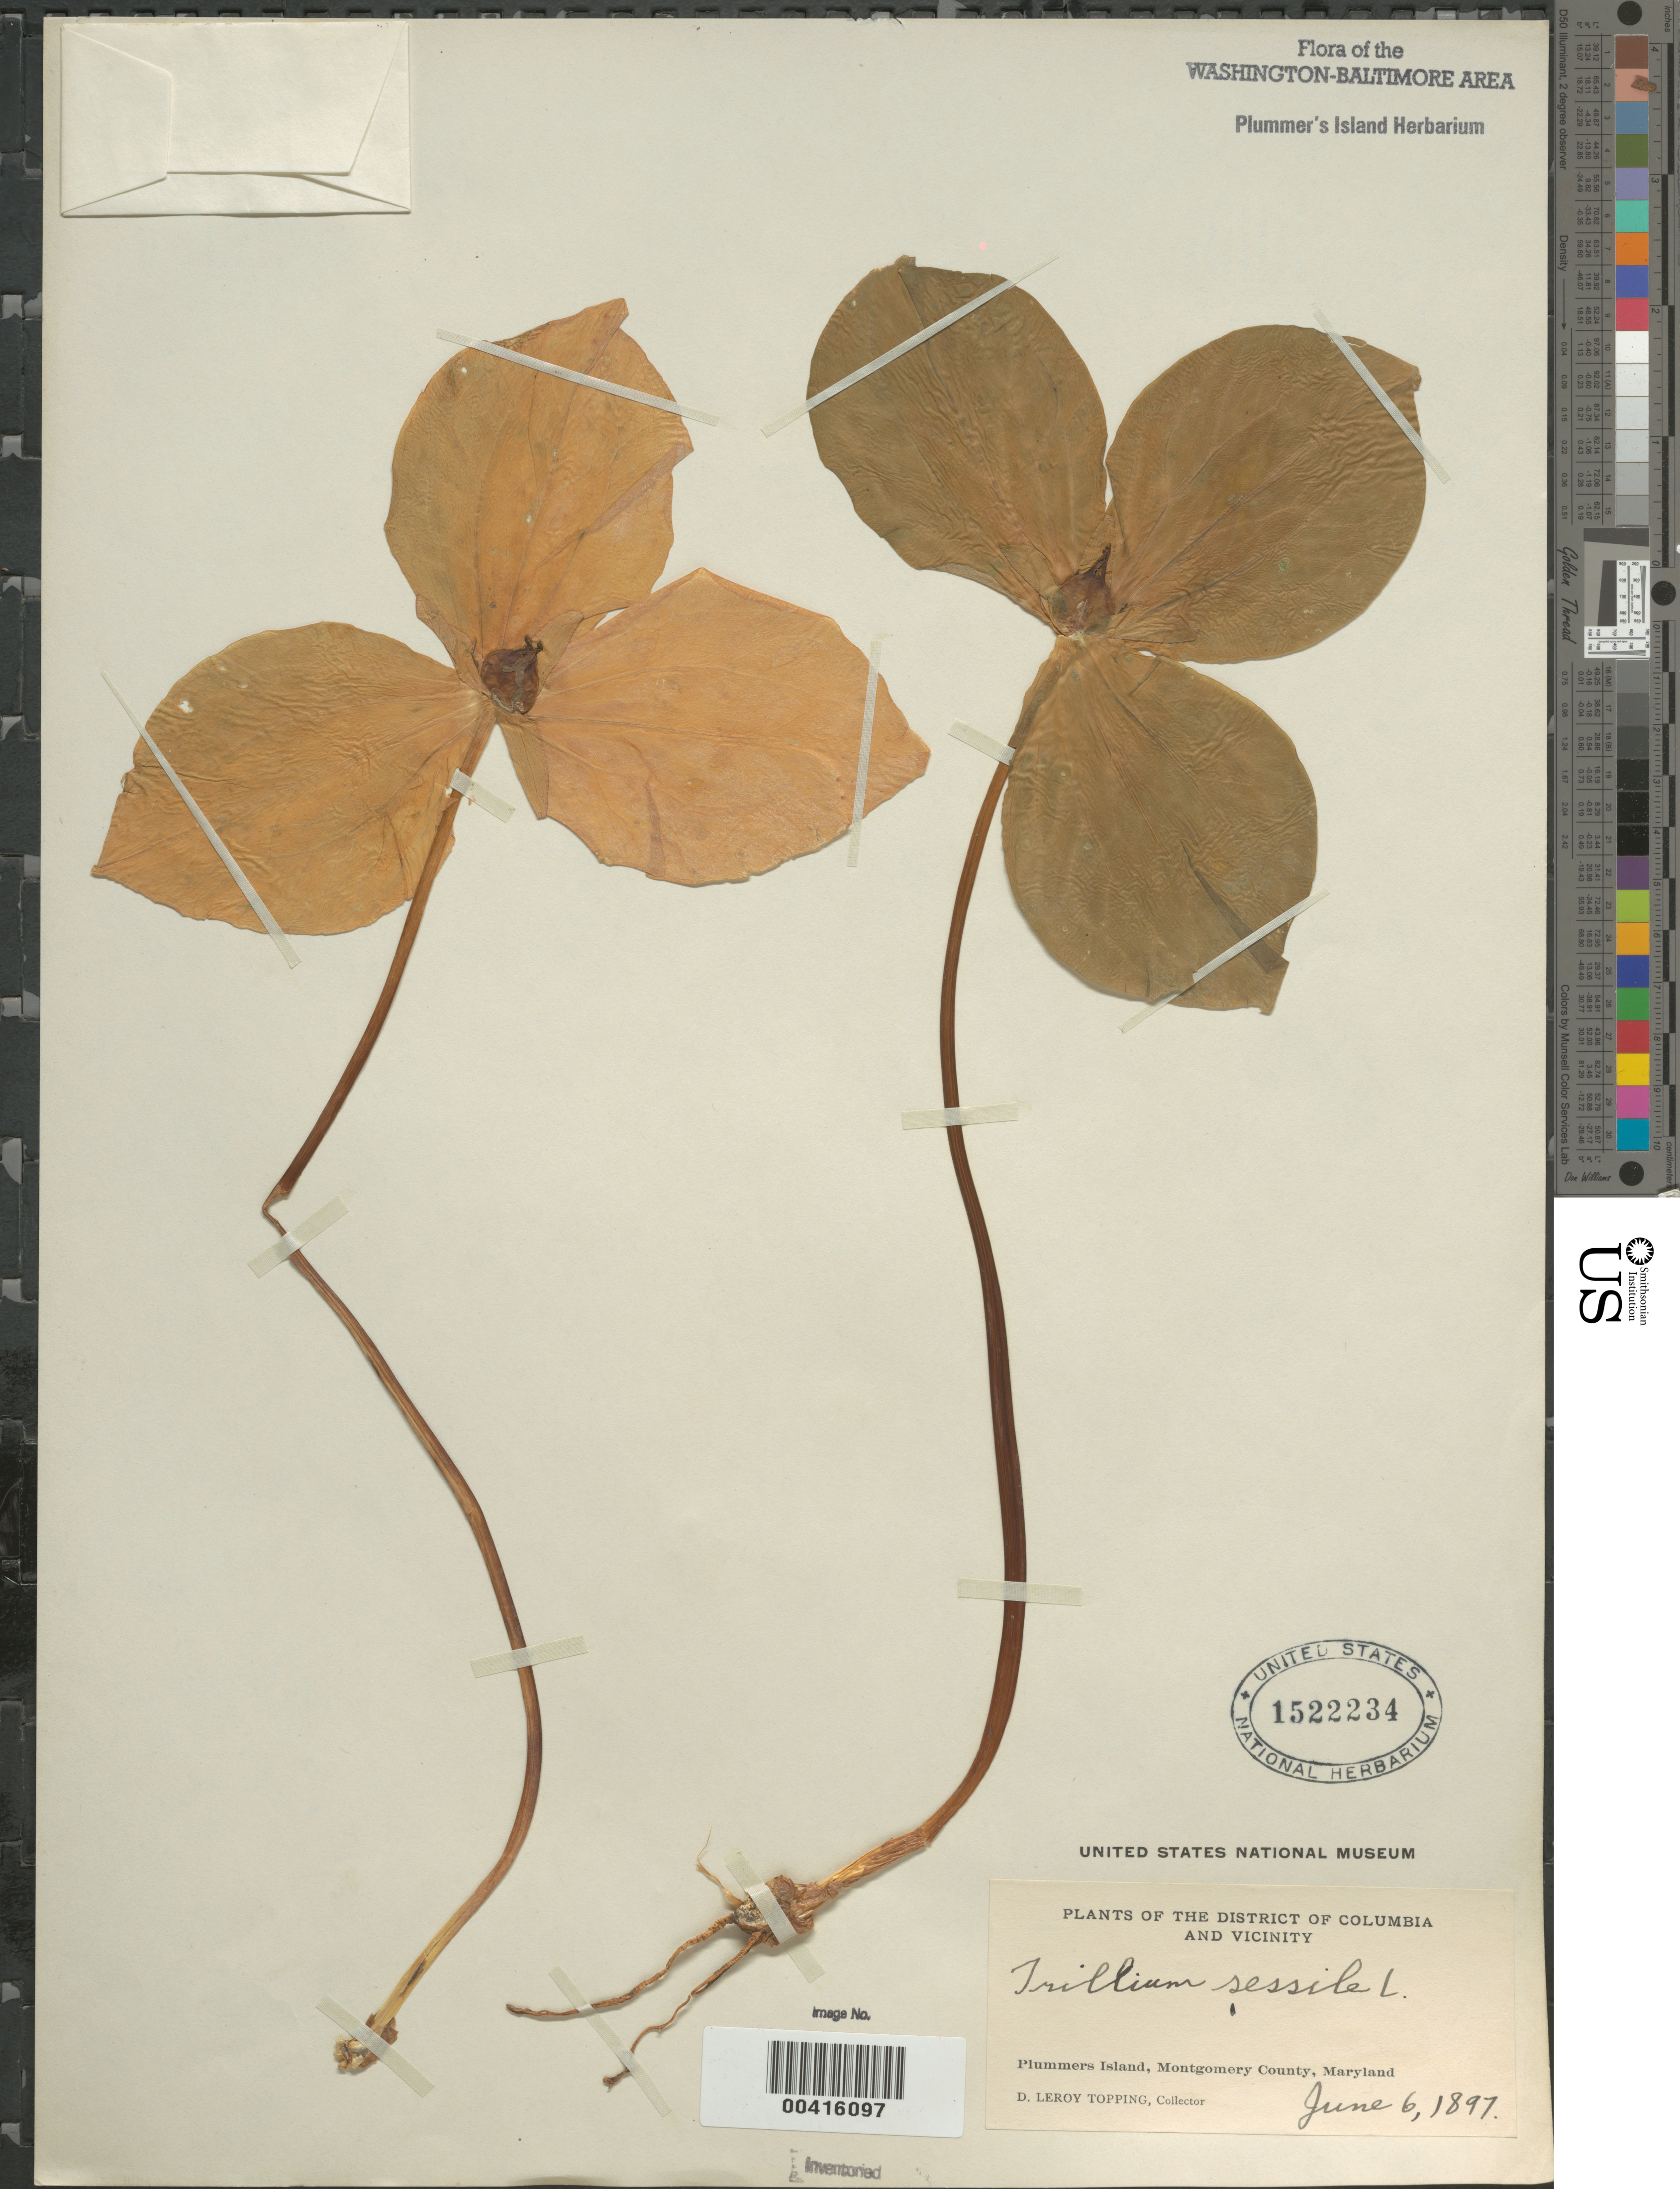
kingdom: Plantae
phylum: Tracheophyta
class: Liliopsida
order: Liliales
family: Melanthiaceae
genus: Trillium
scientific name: Trillium sessile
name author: L.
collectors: D. L. Topping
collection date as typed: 06 Jun 1897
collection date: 1897-06-06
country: United States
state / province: Maryland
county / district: Montgomery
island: Plummers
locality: Plummer's Island C. & O. Canal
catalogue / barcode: US 1522234